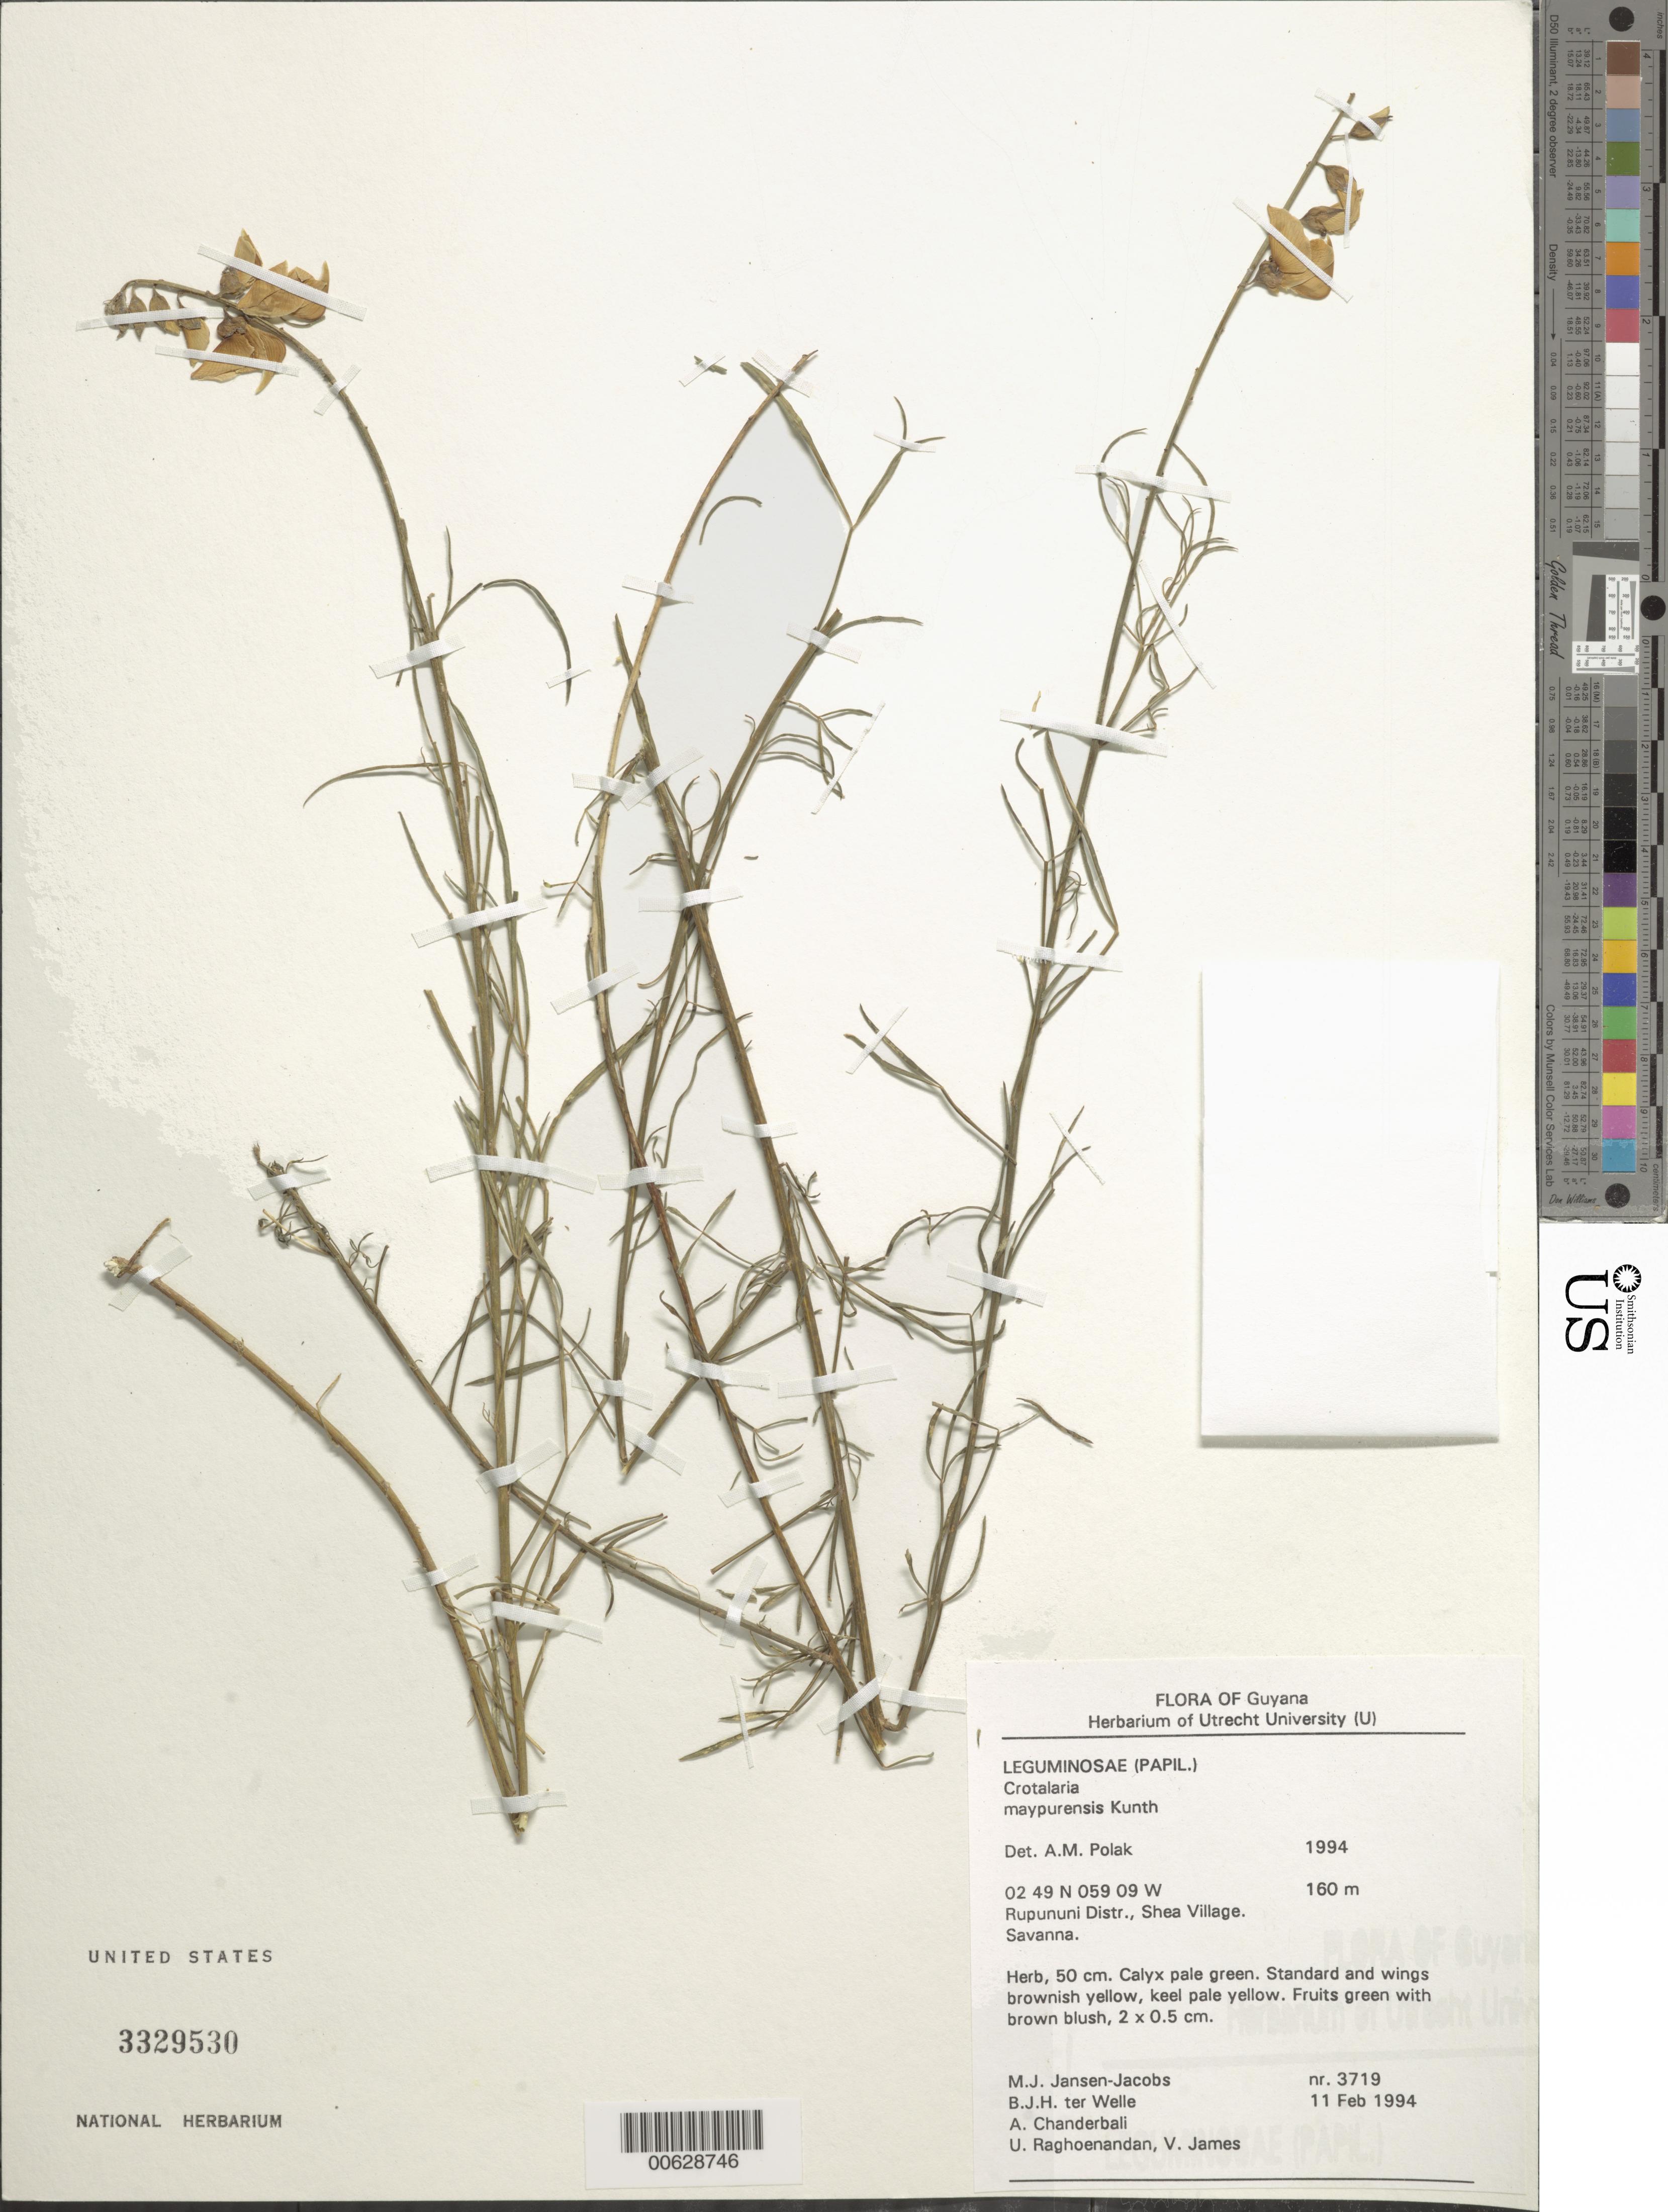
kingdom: Plantae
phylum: Tracheophyta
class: Magnoliopsida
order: Fabales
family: Fabaceae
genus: Crotalaria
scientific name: Crotalaria maypurensis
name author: Kunth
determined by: Polak, A. M.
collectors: M. J. Jansen-Jacobs, B. Welle, A. S. Chanderbali, U. Raghoenandan & V. James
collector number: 3719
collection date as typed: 11-Feb-94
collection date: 1994-02-11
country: Guyana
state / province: U. Takutu-U. Essequibo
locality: Shea Village, Rupununi Dist.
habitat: Savanna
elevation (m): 160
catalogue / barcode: US 3329530